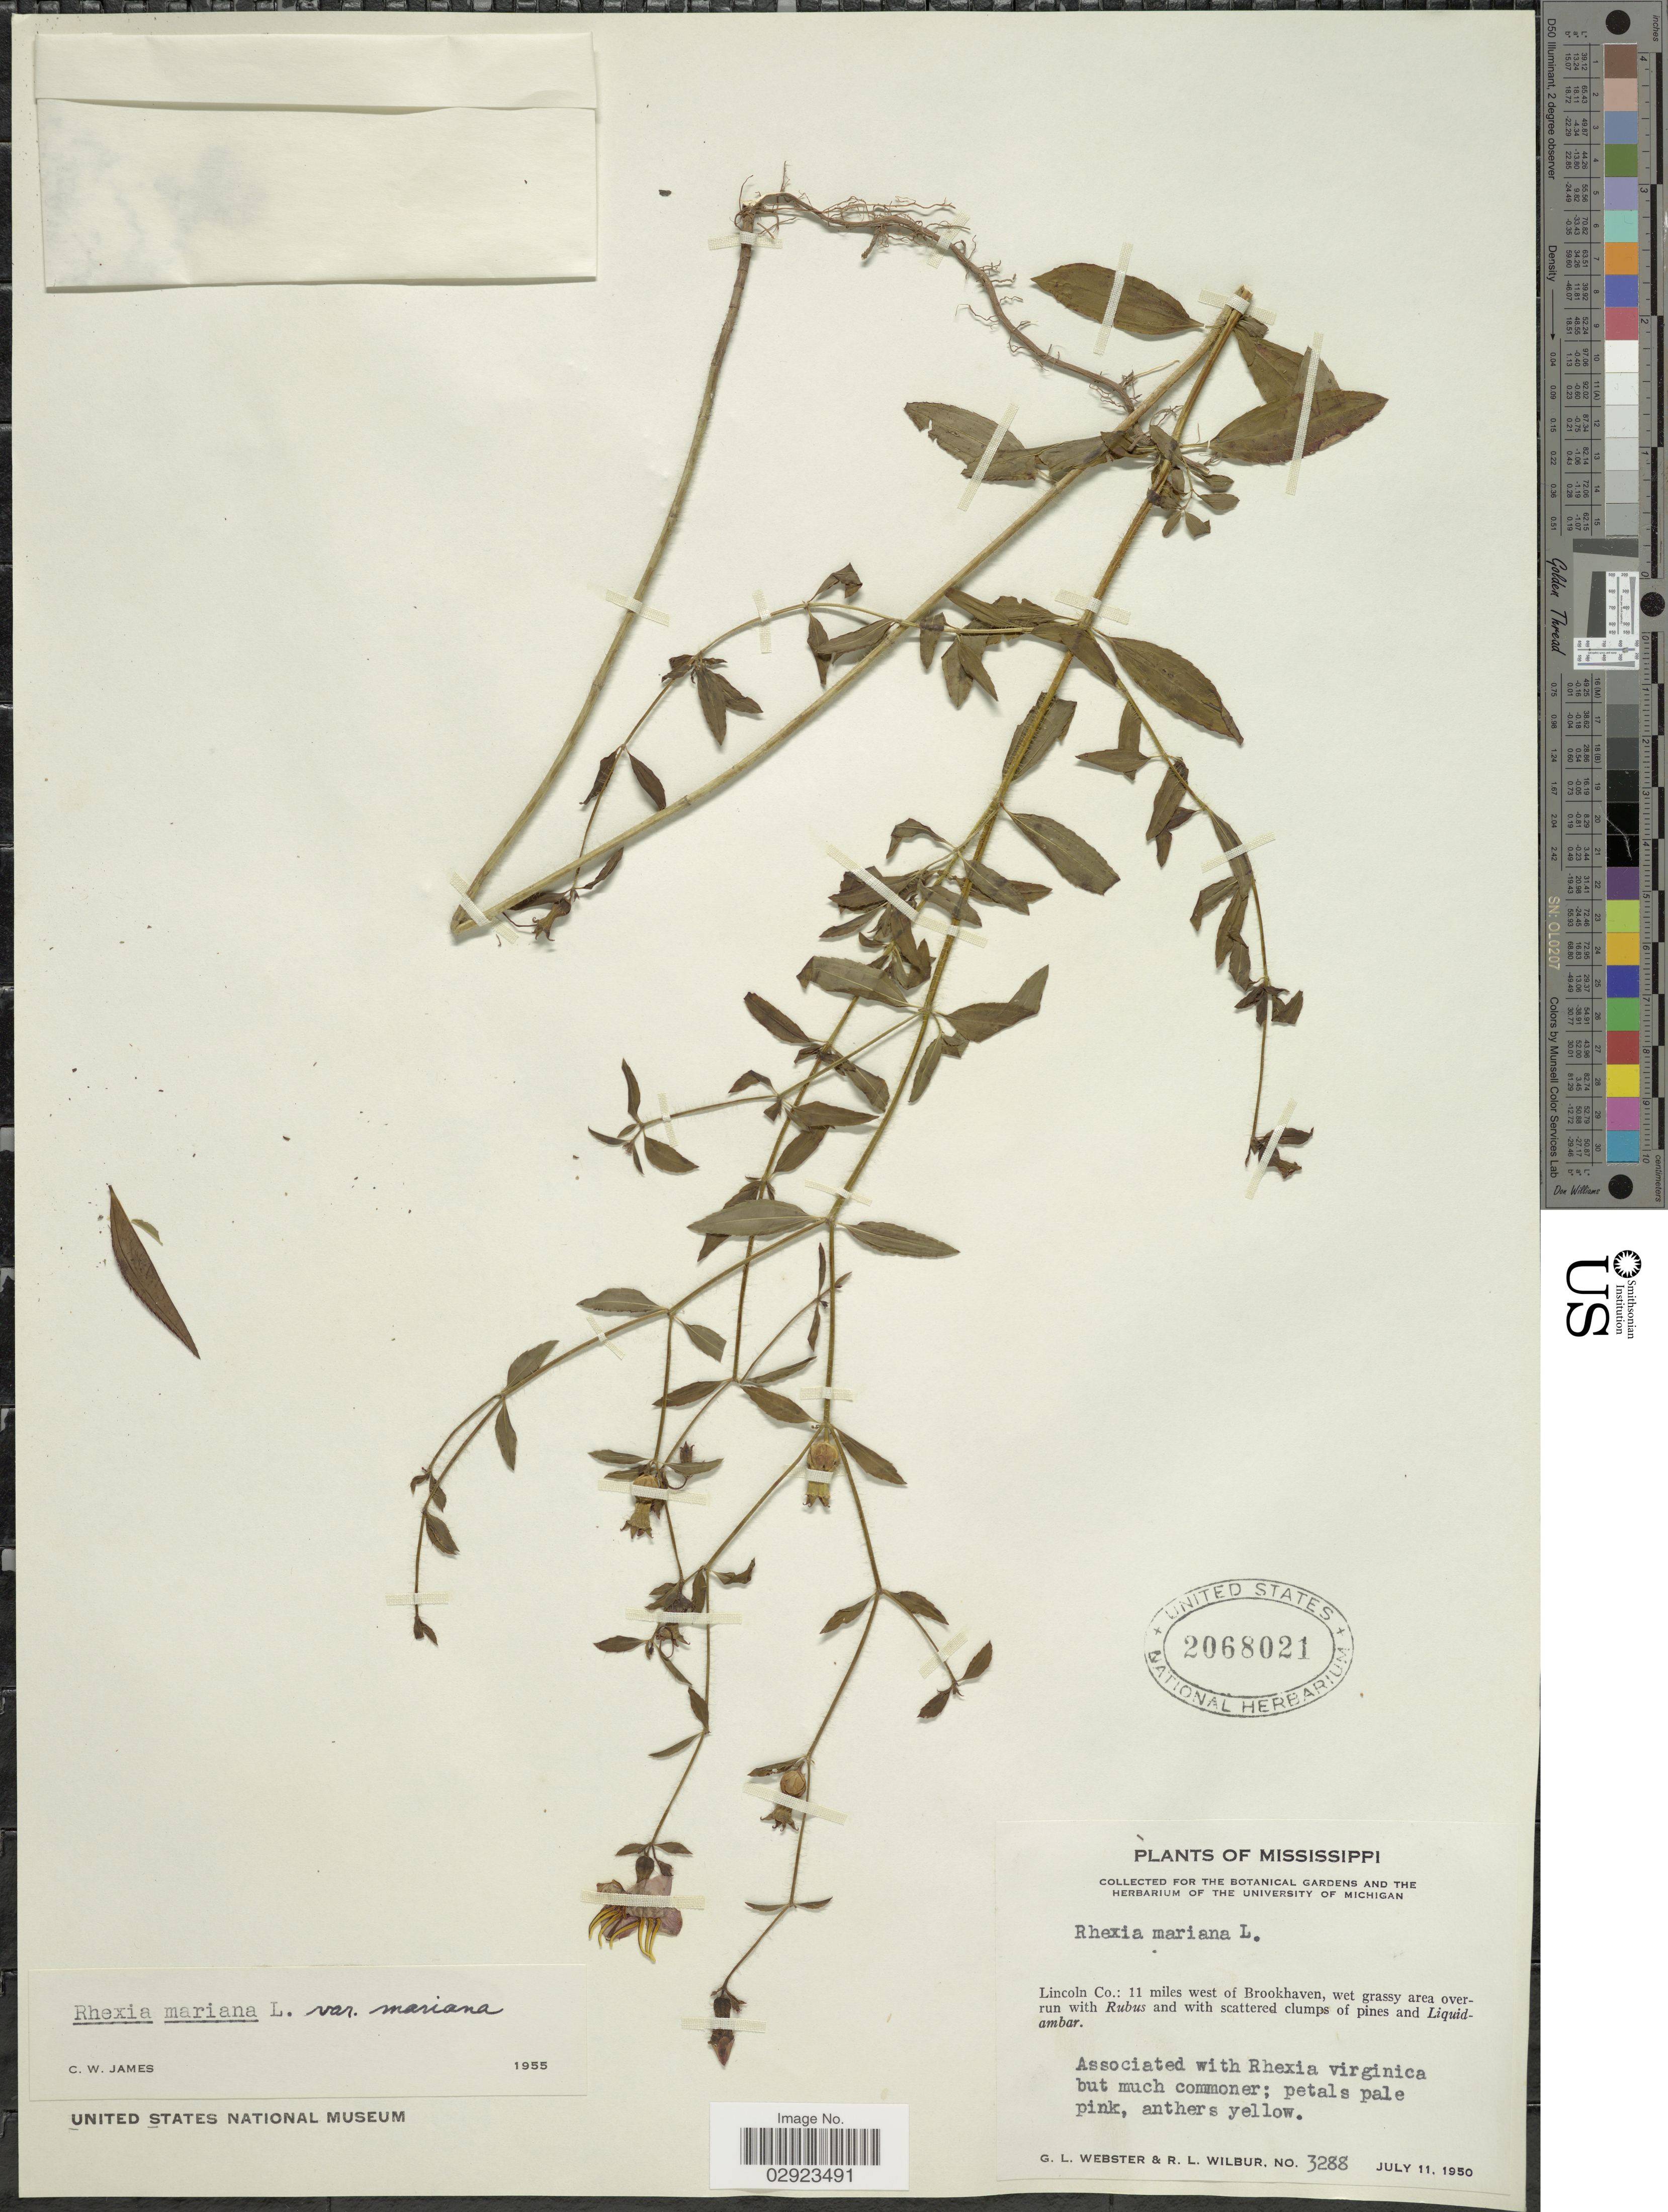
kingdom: Plantae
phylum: Tracheophyta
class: Magnoliopsida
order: Myrtales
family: Melastomataceae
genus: Rhexia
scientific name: Rhexia mariana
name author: L.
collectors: G. L. Webster & R. L. Wilbur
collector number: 3288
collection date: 1950-07-11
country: United States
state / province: Mississippi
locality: Lincoln Co.: 11 miles west of Brookhaven.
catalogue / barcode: US 2068021